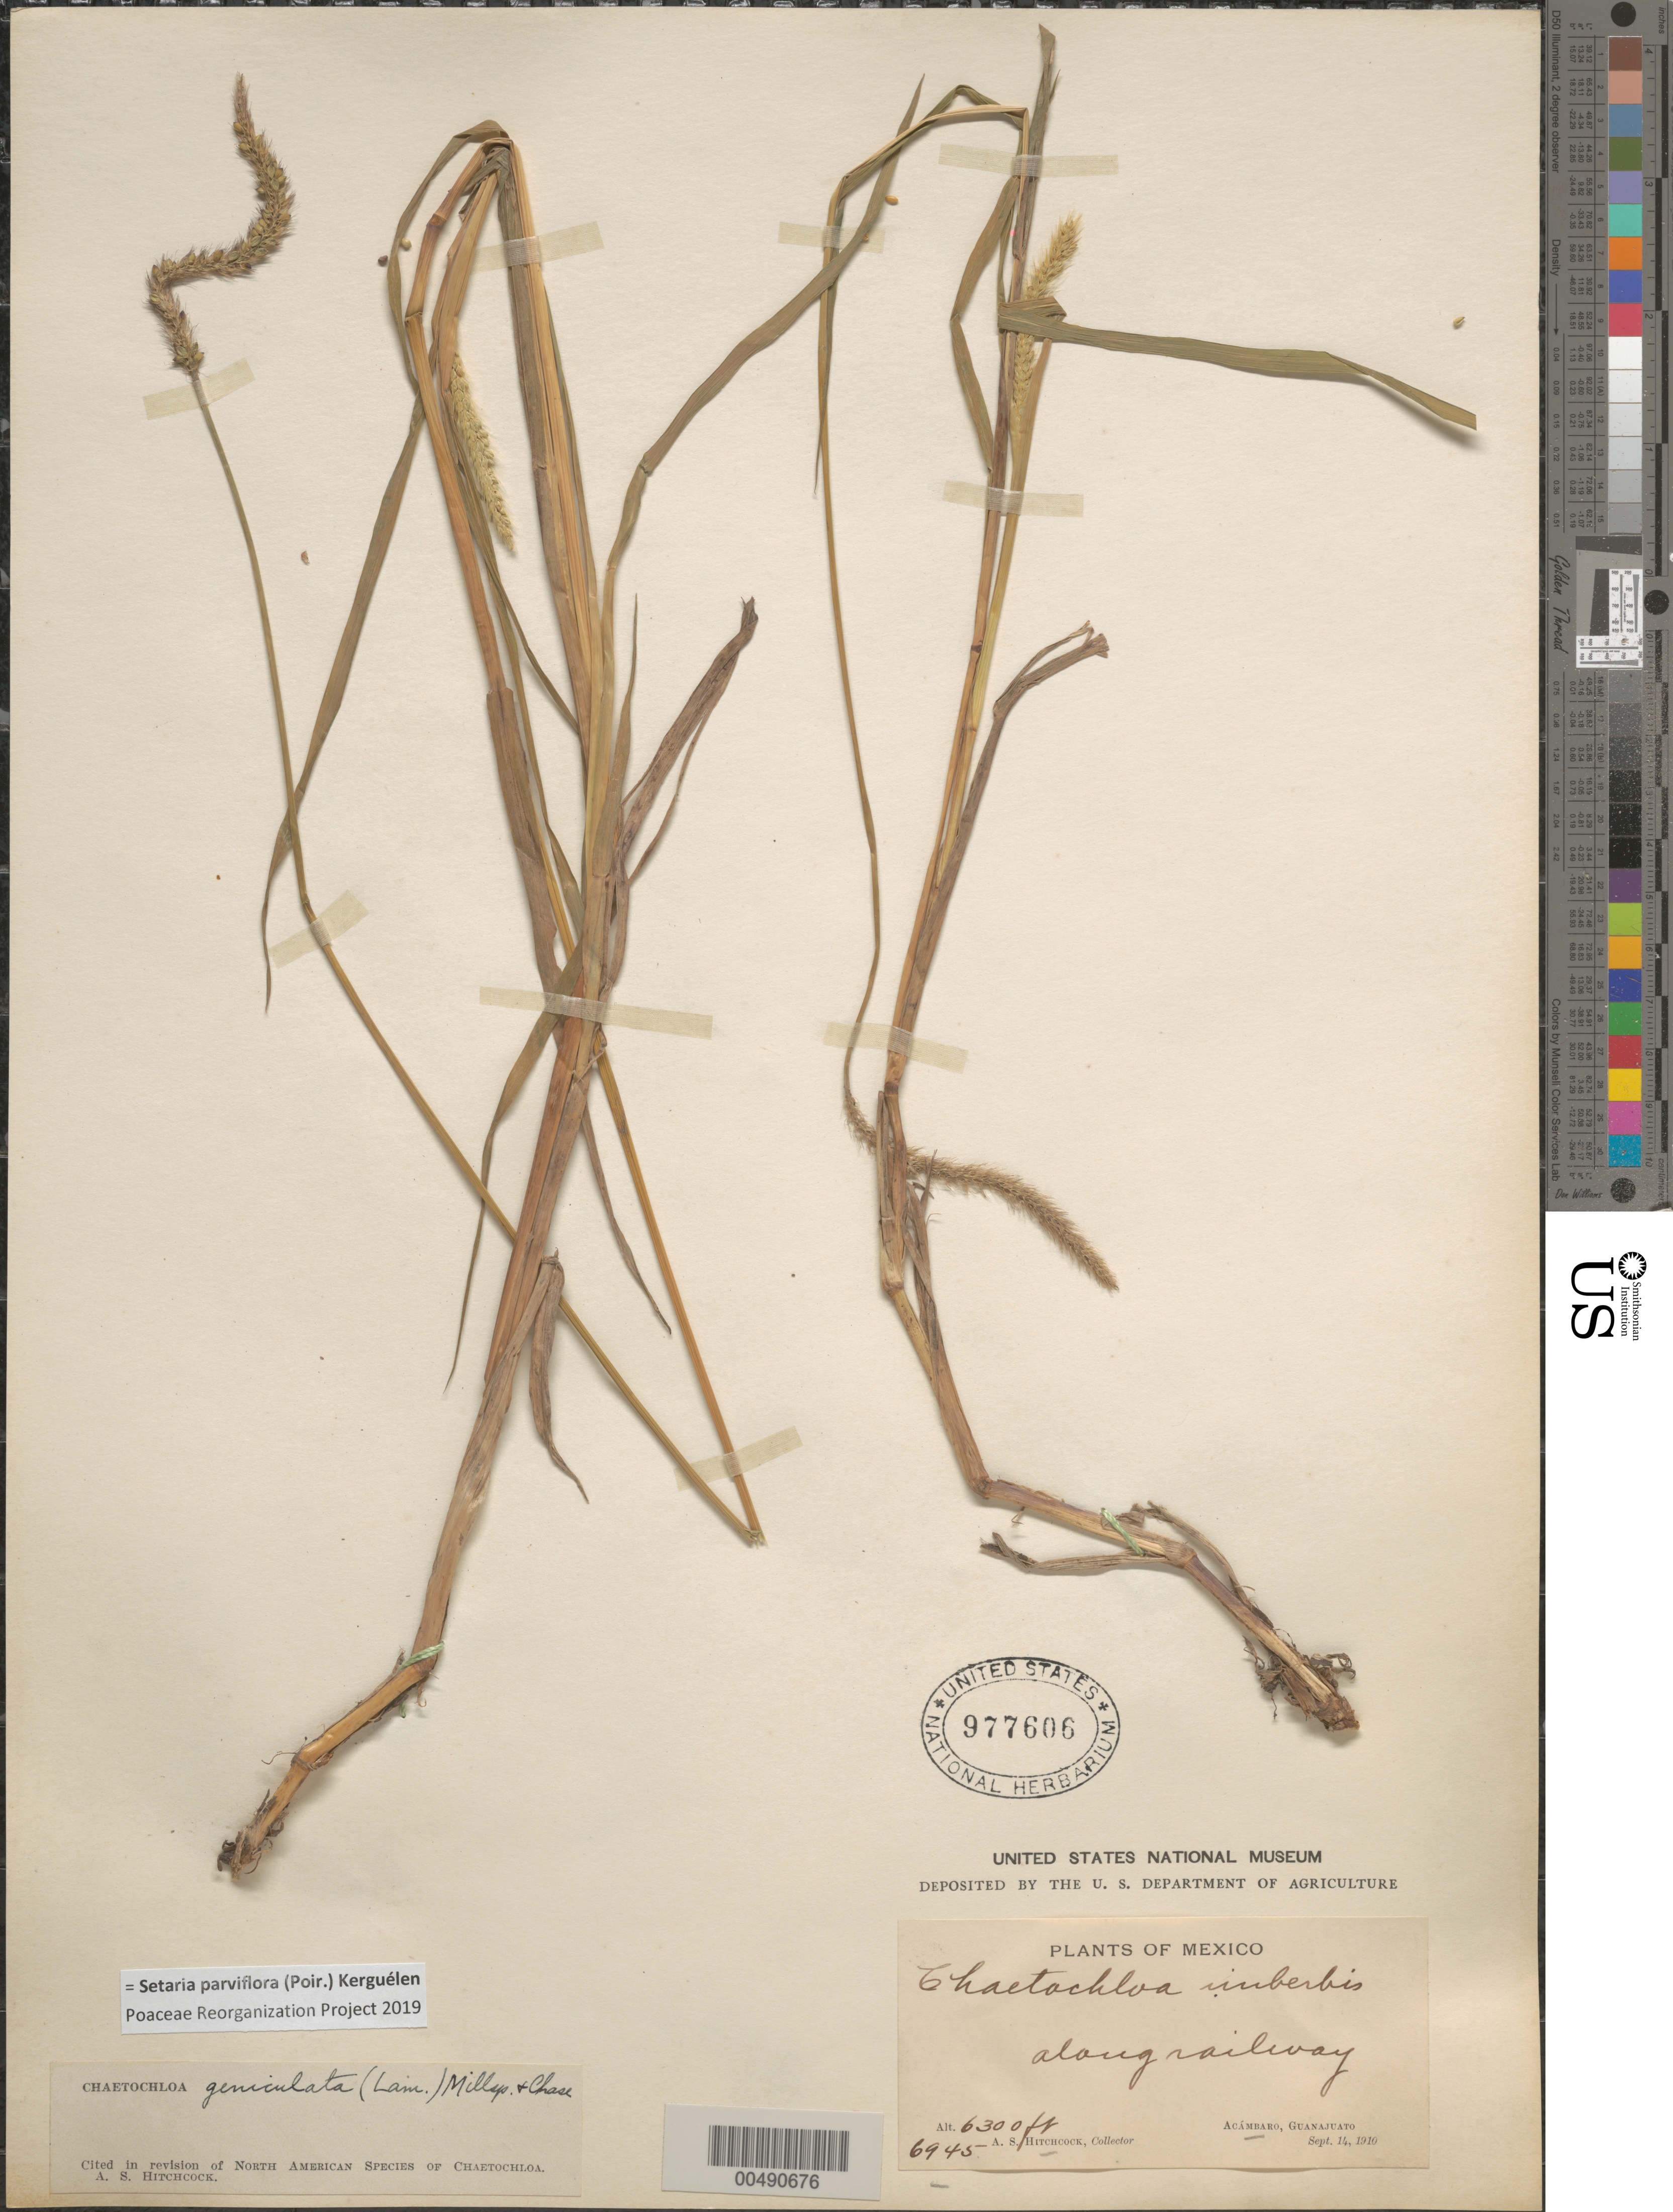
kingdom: Plantae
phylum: Tracheophyta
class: Liliopsida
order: Poales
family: Poaceae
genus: Setaria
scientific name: Setaria parviflora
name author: (Poir.) Kerguélen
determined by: Poaceae Reorganization Project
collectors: A. S. Hitchcock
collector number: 6945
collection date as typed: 14 Sep 1910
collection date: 1910-09-14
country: Mexico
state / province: Guanajuato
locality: Acámbaro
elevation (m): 1920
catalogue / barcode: US 977606